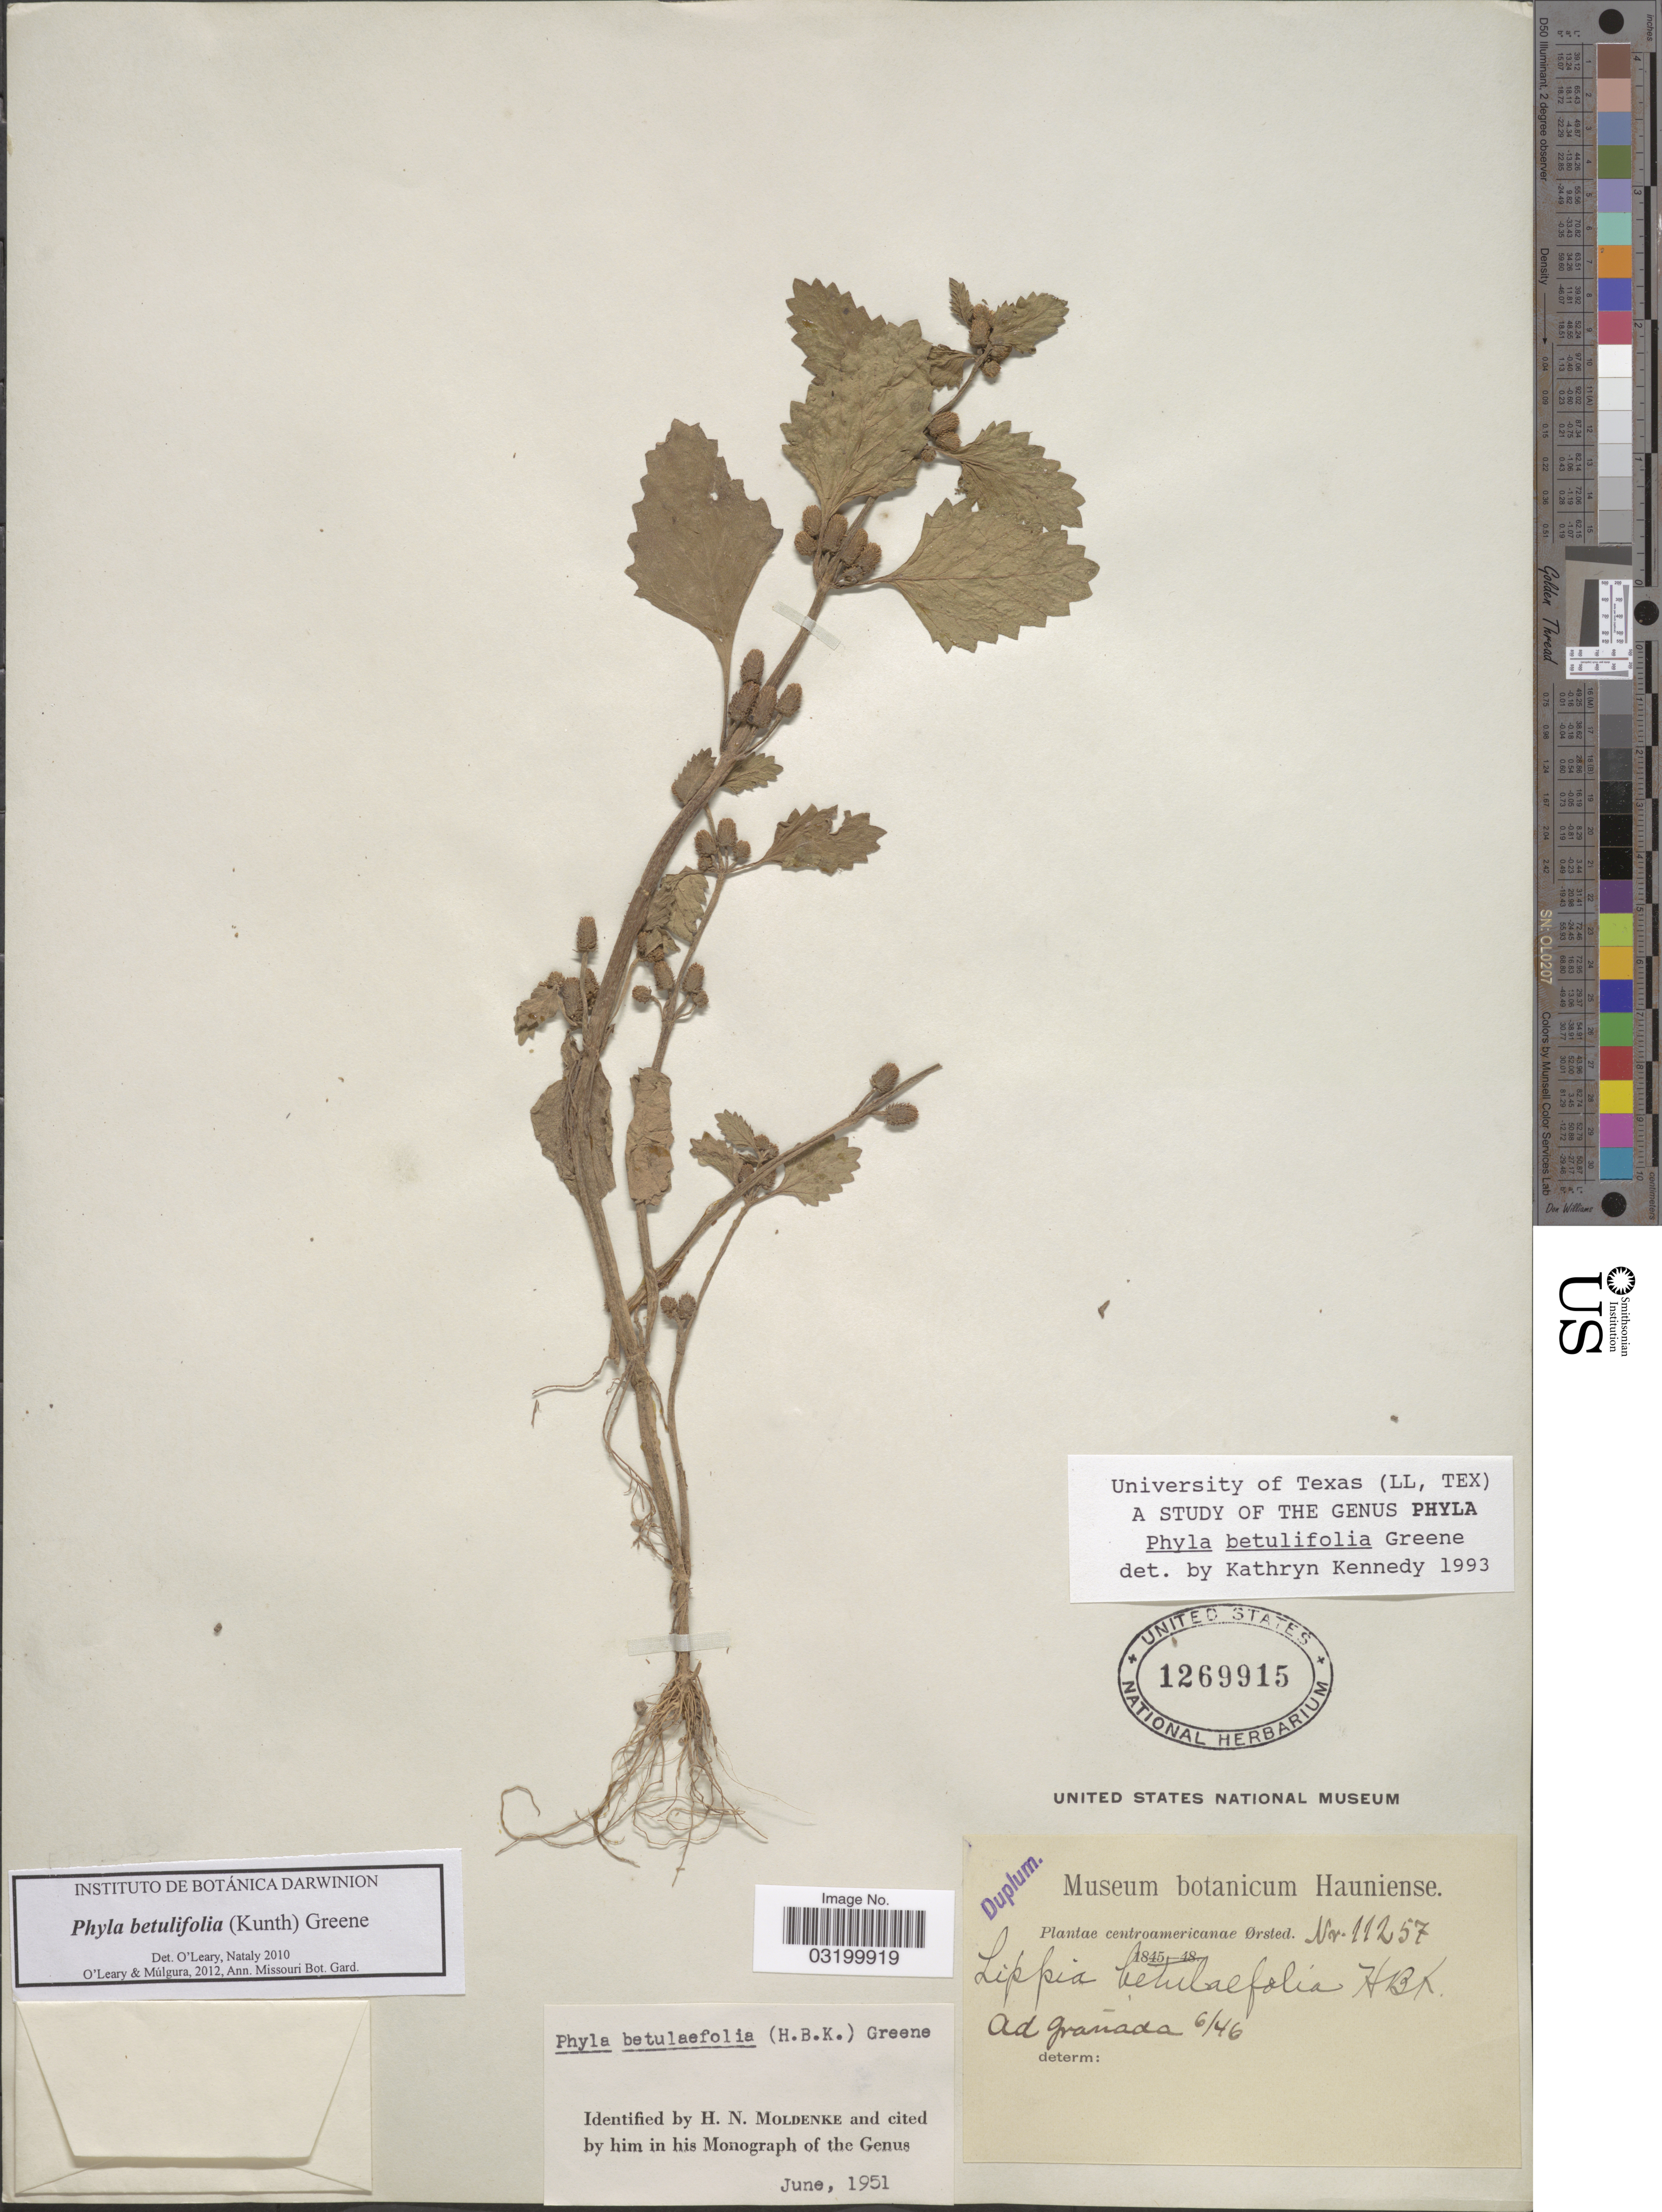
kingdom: Plantae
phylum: Tracheophyta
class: Magnoliopsida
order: Lamiales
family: Verbenaceae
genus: Phyla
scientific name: Phyla betulifolia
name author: (Kunth) Greene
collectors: Ørsted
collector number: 11257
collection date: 1846-06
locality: Centroamericanae. Ad Granada.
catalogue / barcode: US 1269915